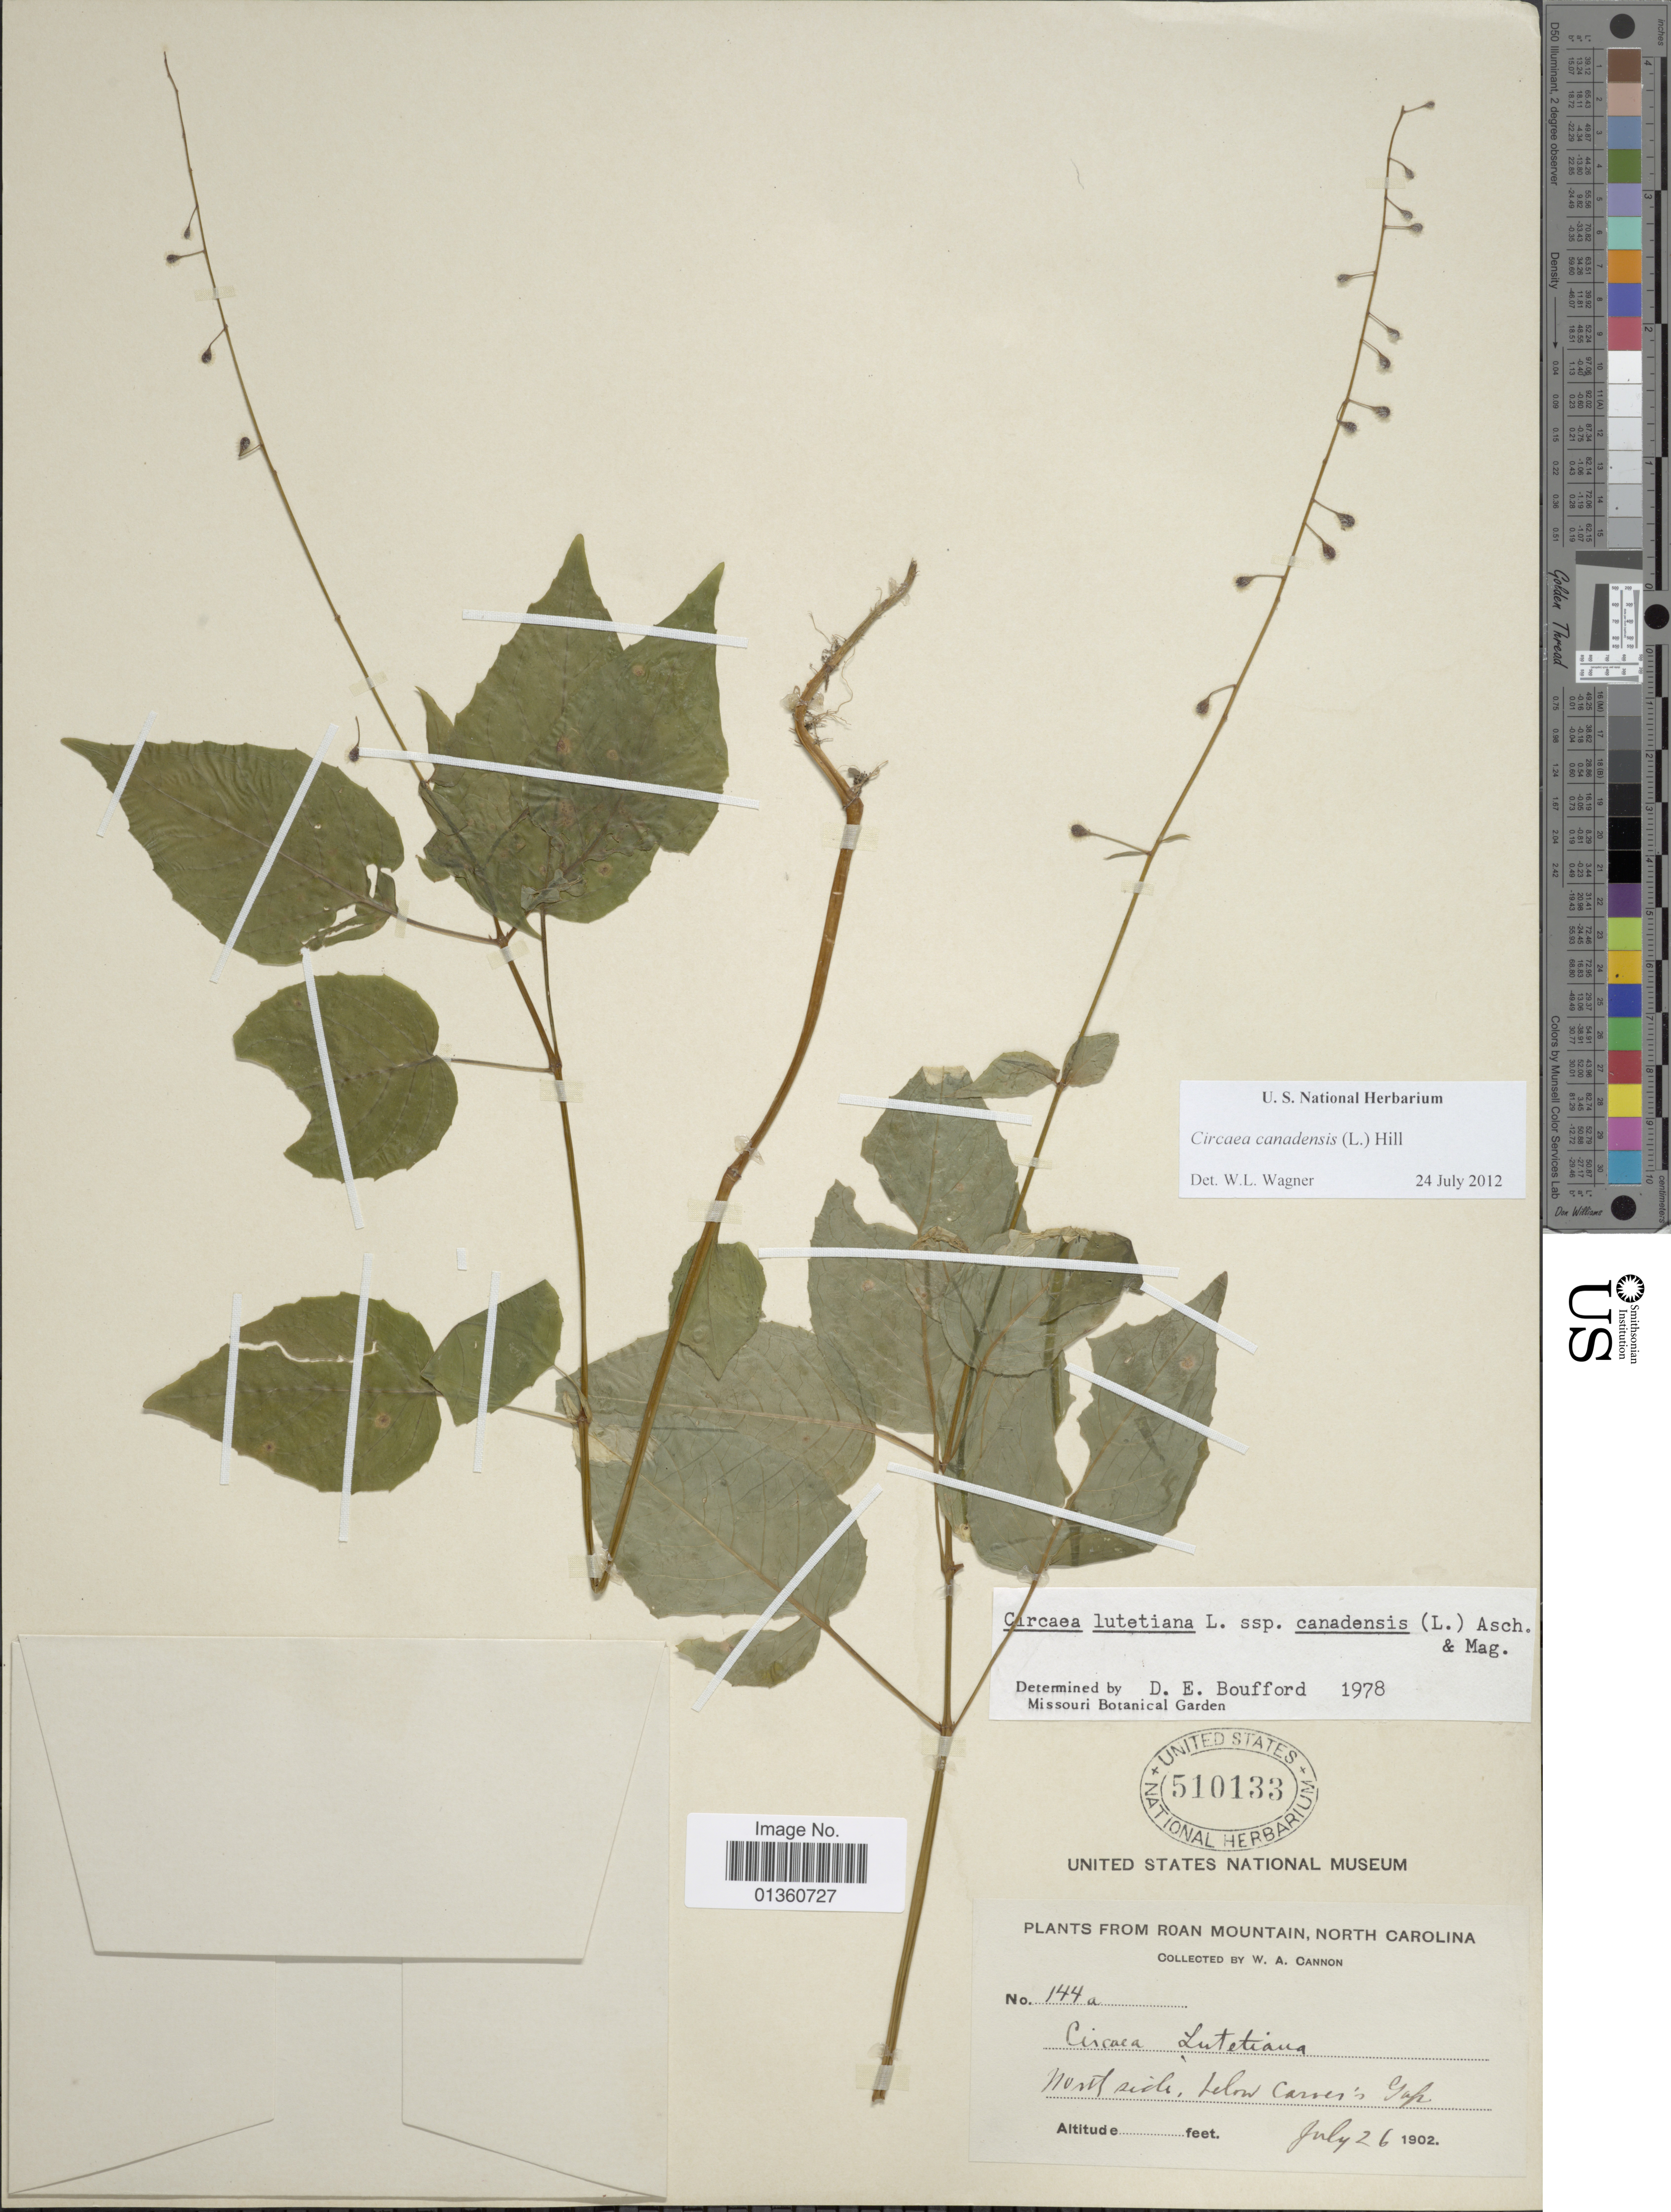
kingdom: Plantae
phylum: Tracheophyta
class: Magnoliopsida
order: Myrtales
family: Onagraceae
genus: Circaea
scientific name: Circaea canadensis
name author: (L.) Hill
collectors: W. Cannon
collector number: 144a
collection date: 1902-07-26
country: United States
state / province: North Carolina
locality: Roan Mountain. Moist side, below Carver's Gap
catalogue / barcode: US 510133